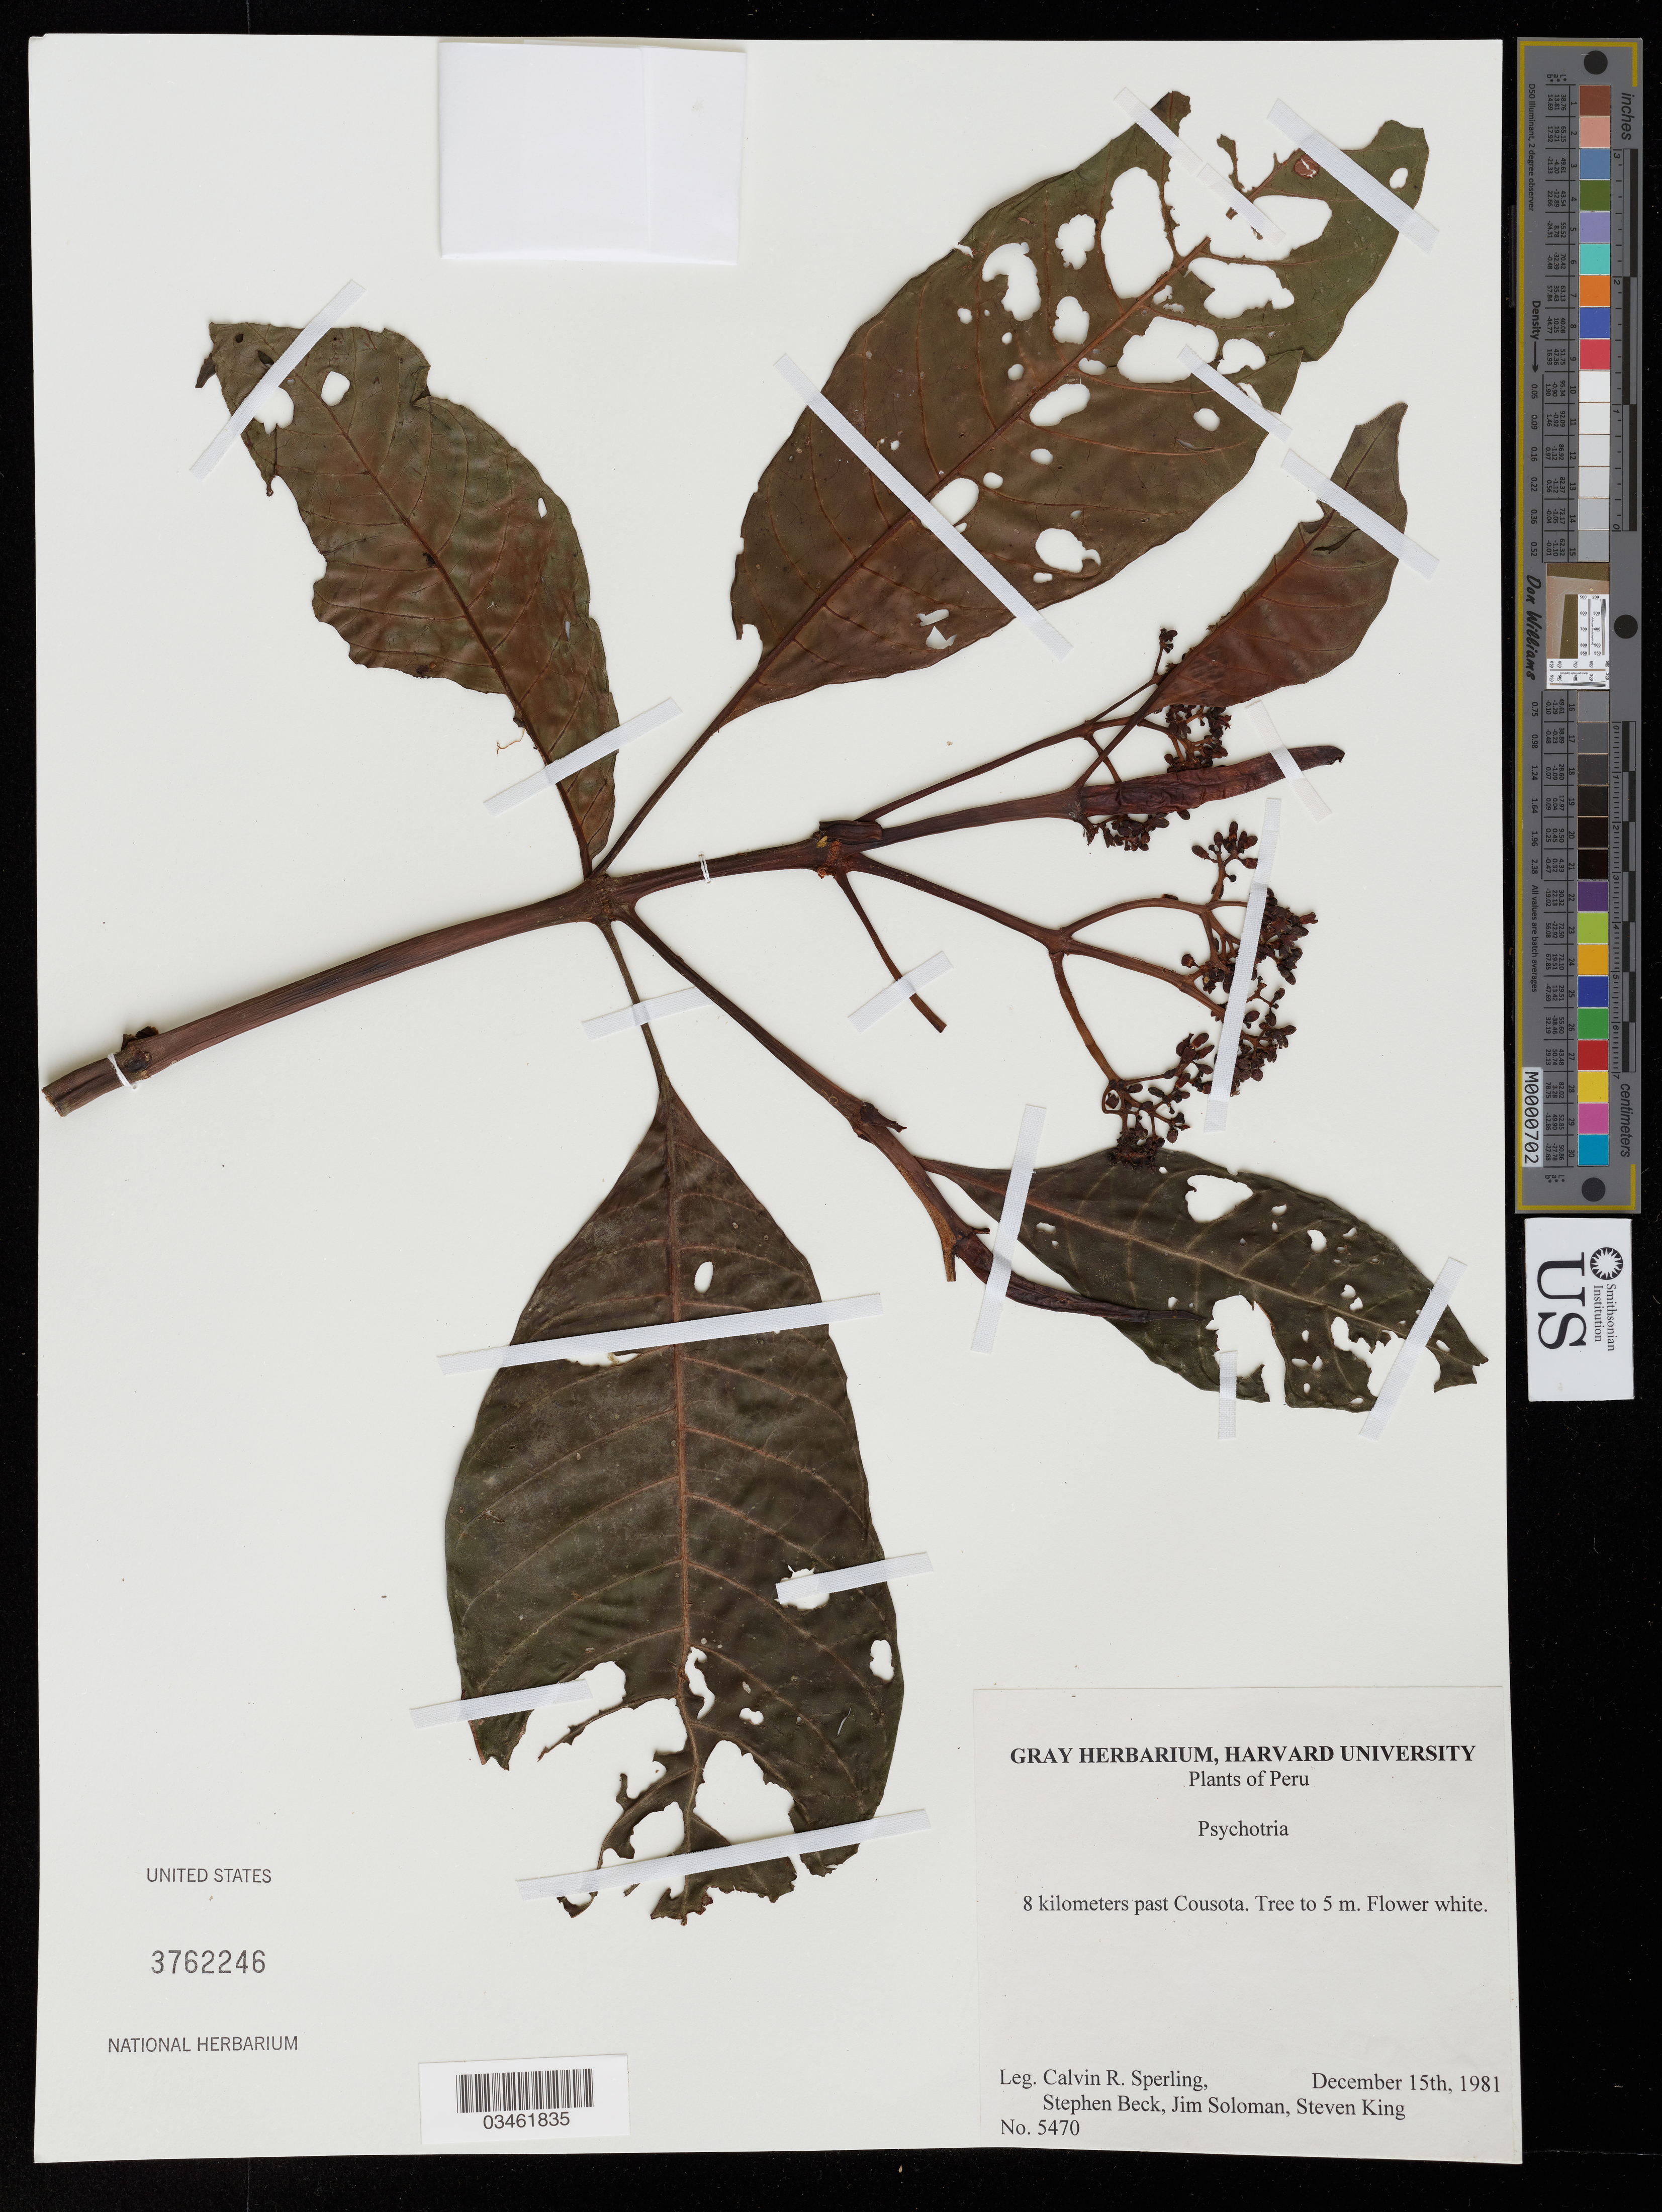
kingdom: Plantae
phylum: Tracheophyta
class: Magnoliopsida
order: Gentianales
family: Rubiaceae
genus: Psychotria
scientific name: Psychotria sp.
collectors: C. R. Sperling, S. Beck, J. Soloman & S. R. King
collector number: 5470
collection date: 1981-12-15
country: Peru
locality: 8 kilometers past Cousota.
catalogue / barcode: US 3762246